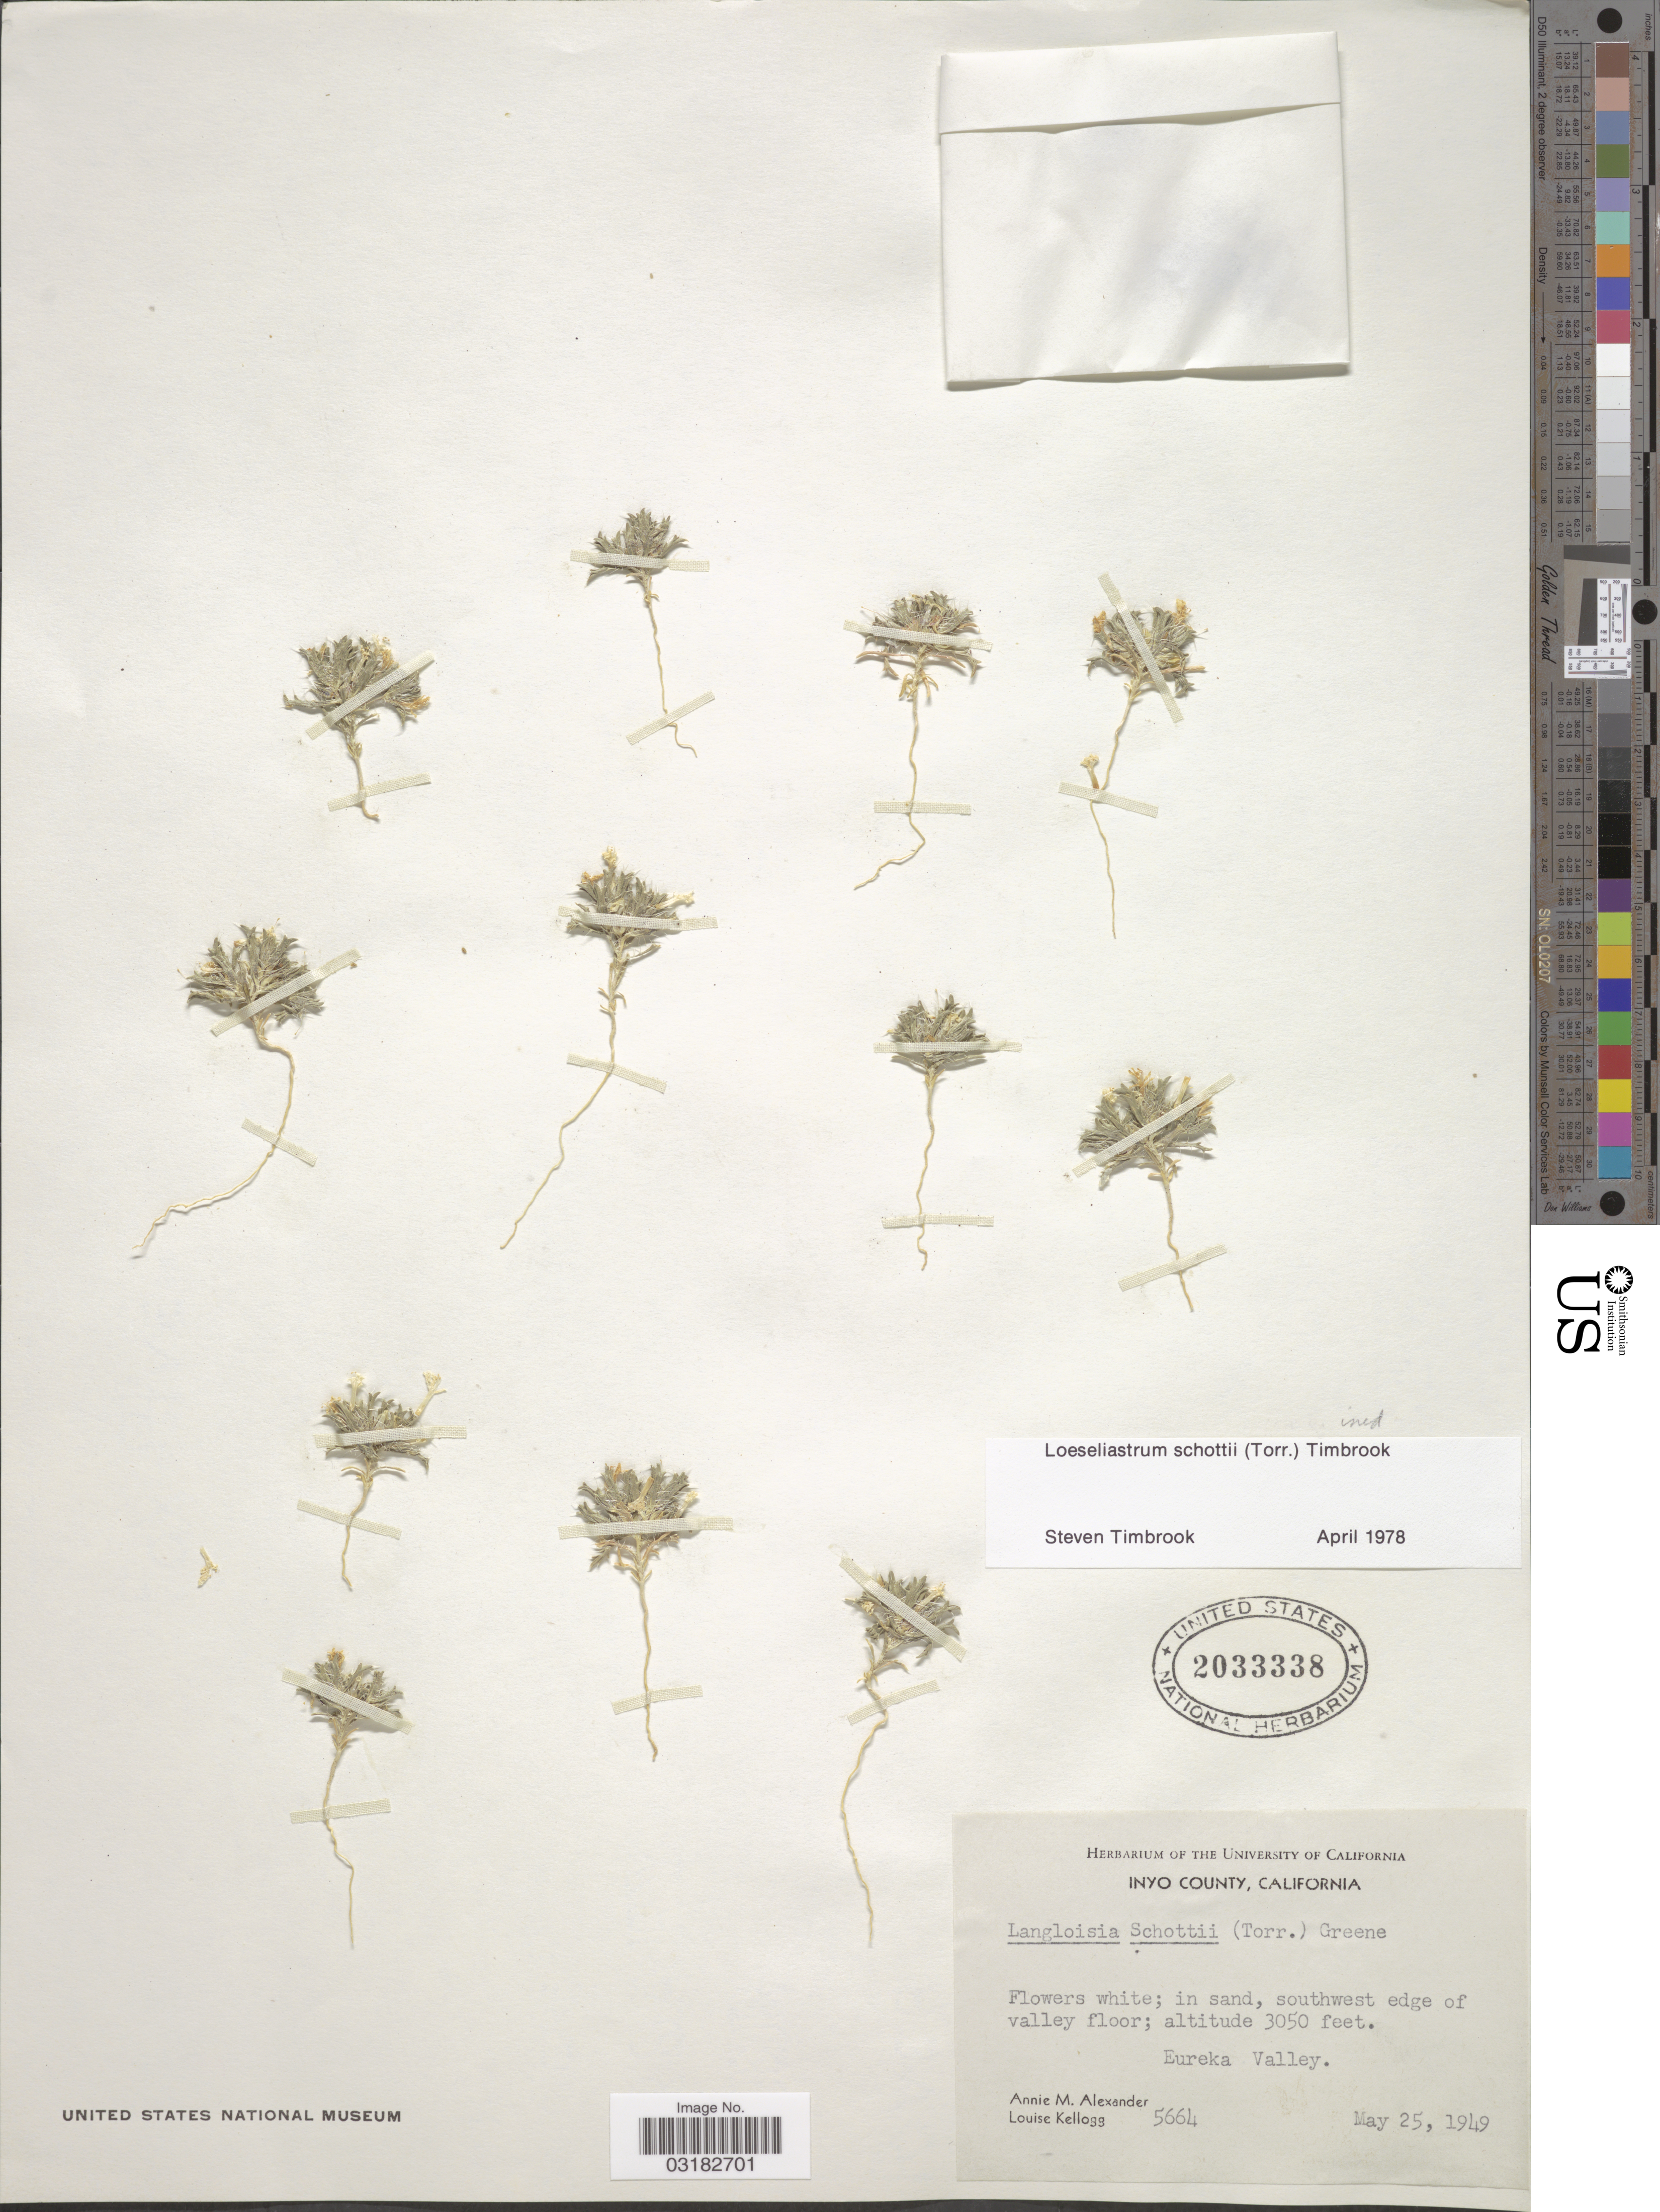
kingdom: Plantae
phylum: Tracheophyta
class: Magnoliopsida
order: Ericales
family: Polemoniaceae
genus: Loeseliastrum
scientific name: Loeseliastrum schottii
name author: (Torr.) Timbrook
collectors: A. M. Alexander & L. Kellogg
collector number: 5664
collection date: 1949-05-25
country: United States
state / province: California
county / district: Inyo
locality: Inyo County, southwest edge of valley floor. Eureka Valley.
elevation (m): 930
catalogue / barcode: US 2033338